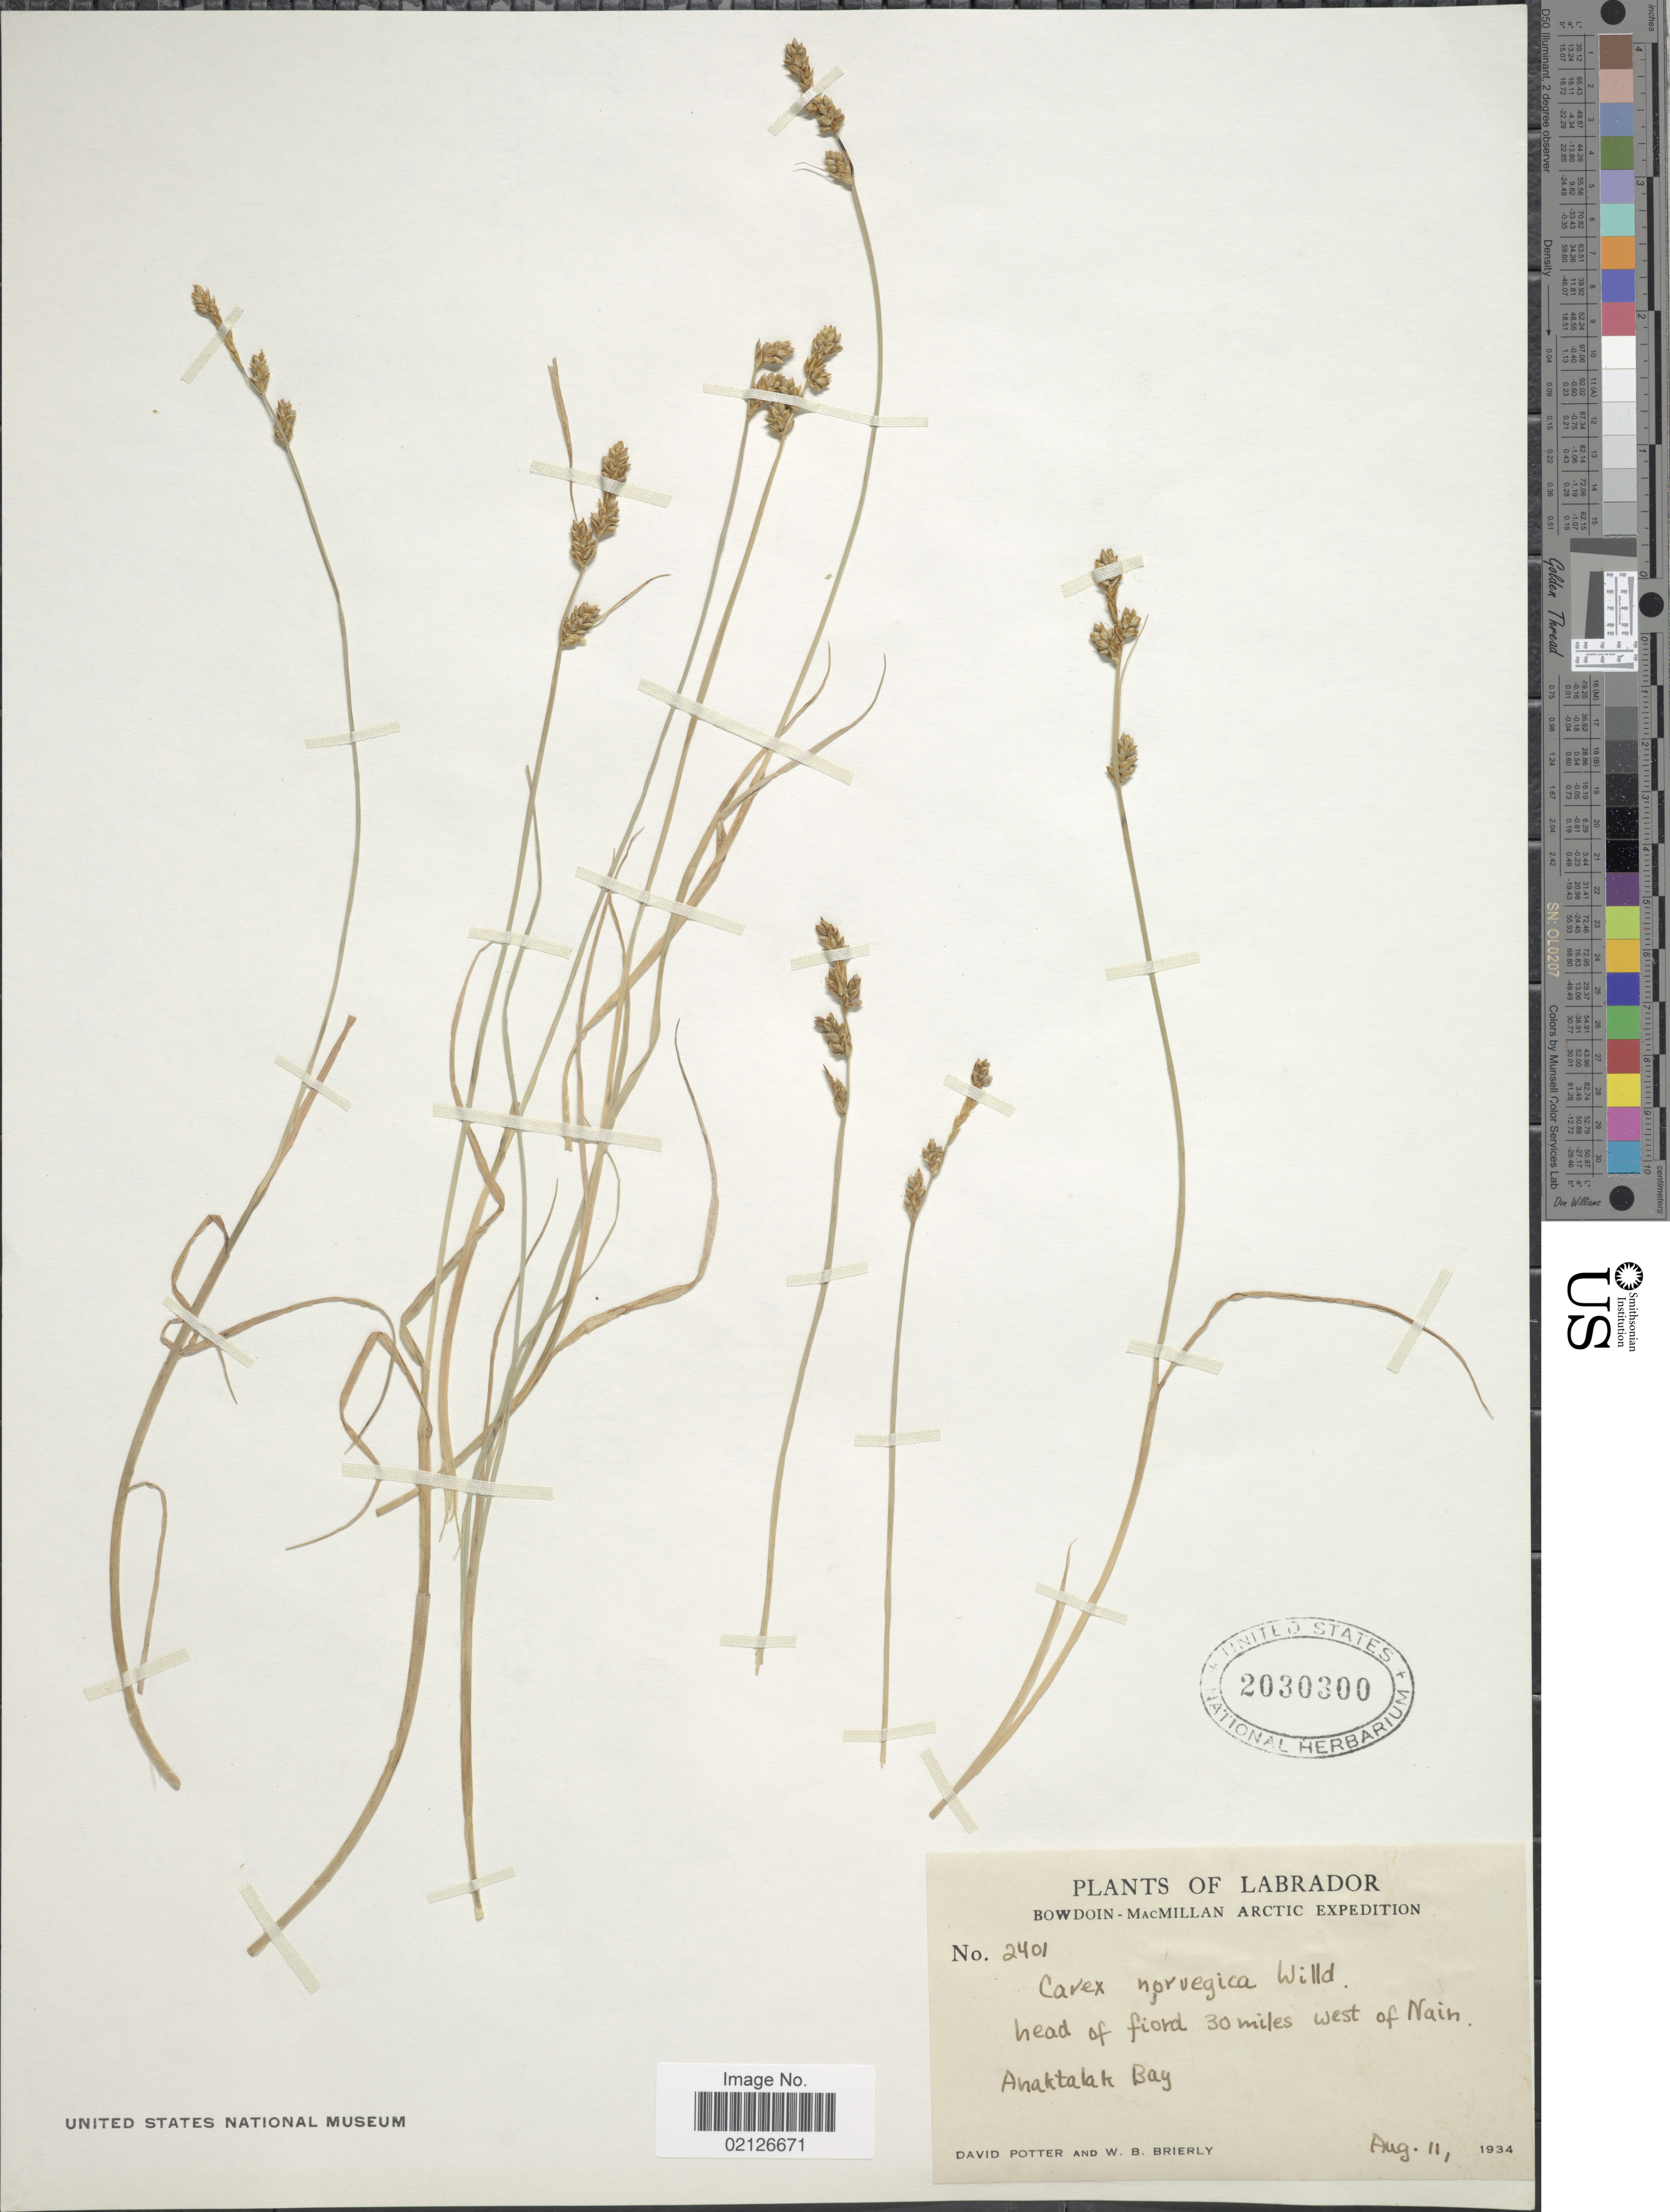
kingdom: Plantae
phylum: Tracheophyta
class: Liliopsida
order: Poales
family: Cyperaceae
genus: Carex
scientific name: Carex norvegica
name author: Retz.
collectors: D. Potter & W. Brierly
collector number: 2401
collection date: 1934-08-11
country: Canada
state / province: Newfoundland and Labrador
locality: Labrador, Bowdoin-MacMillan Arctic, head of fiord 30 miles west of Nain Anaktalak Bay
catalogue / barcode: US 2030300